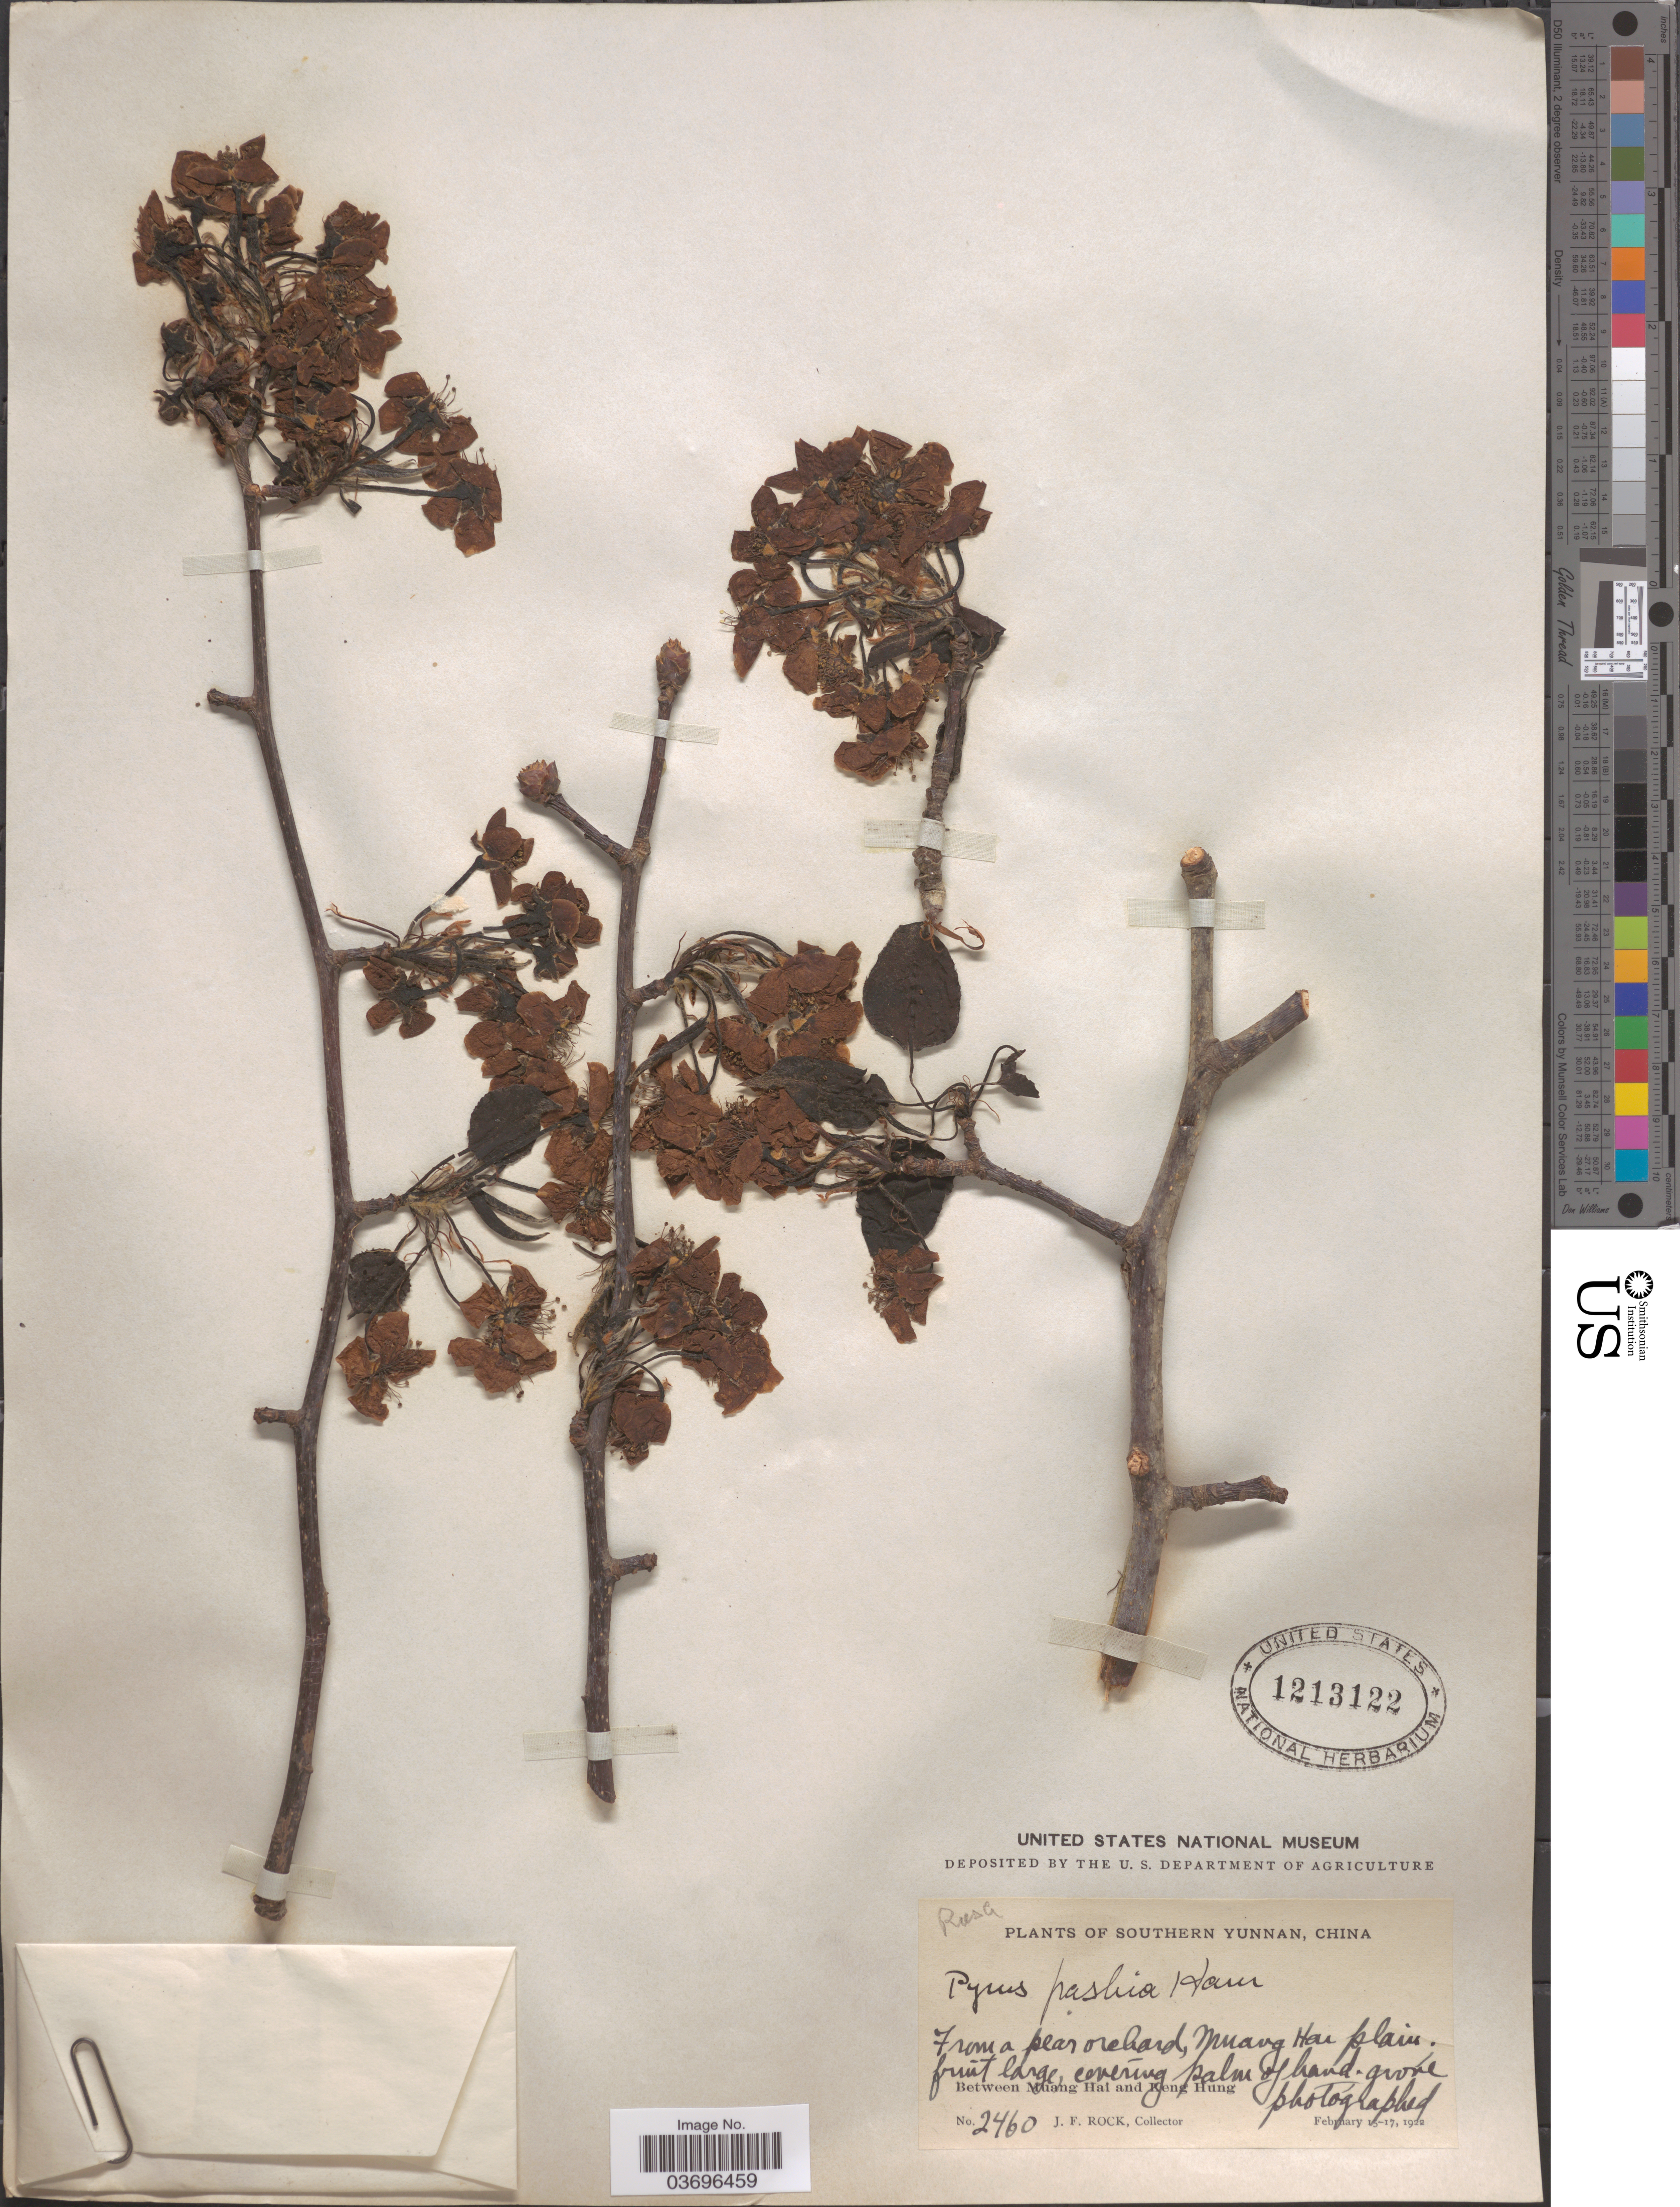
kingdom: Plantae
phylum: Tracheophyta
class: Magnoliopsida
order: Rosales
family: Rosaceae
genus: Pyrus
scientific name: Pyrus pashia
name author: Buch.-Ham. ex D. Don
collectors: J. Rock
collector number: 2460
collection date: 1922-02-15/1922-02-17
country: China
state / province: Yunnan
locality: Southern Yunnan. From a pear orchard, Muang Hai plain. Between Muang Hai and Keng Hung.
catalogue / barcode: US 1213122